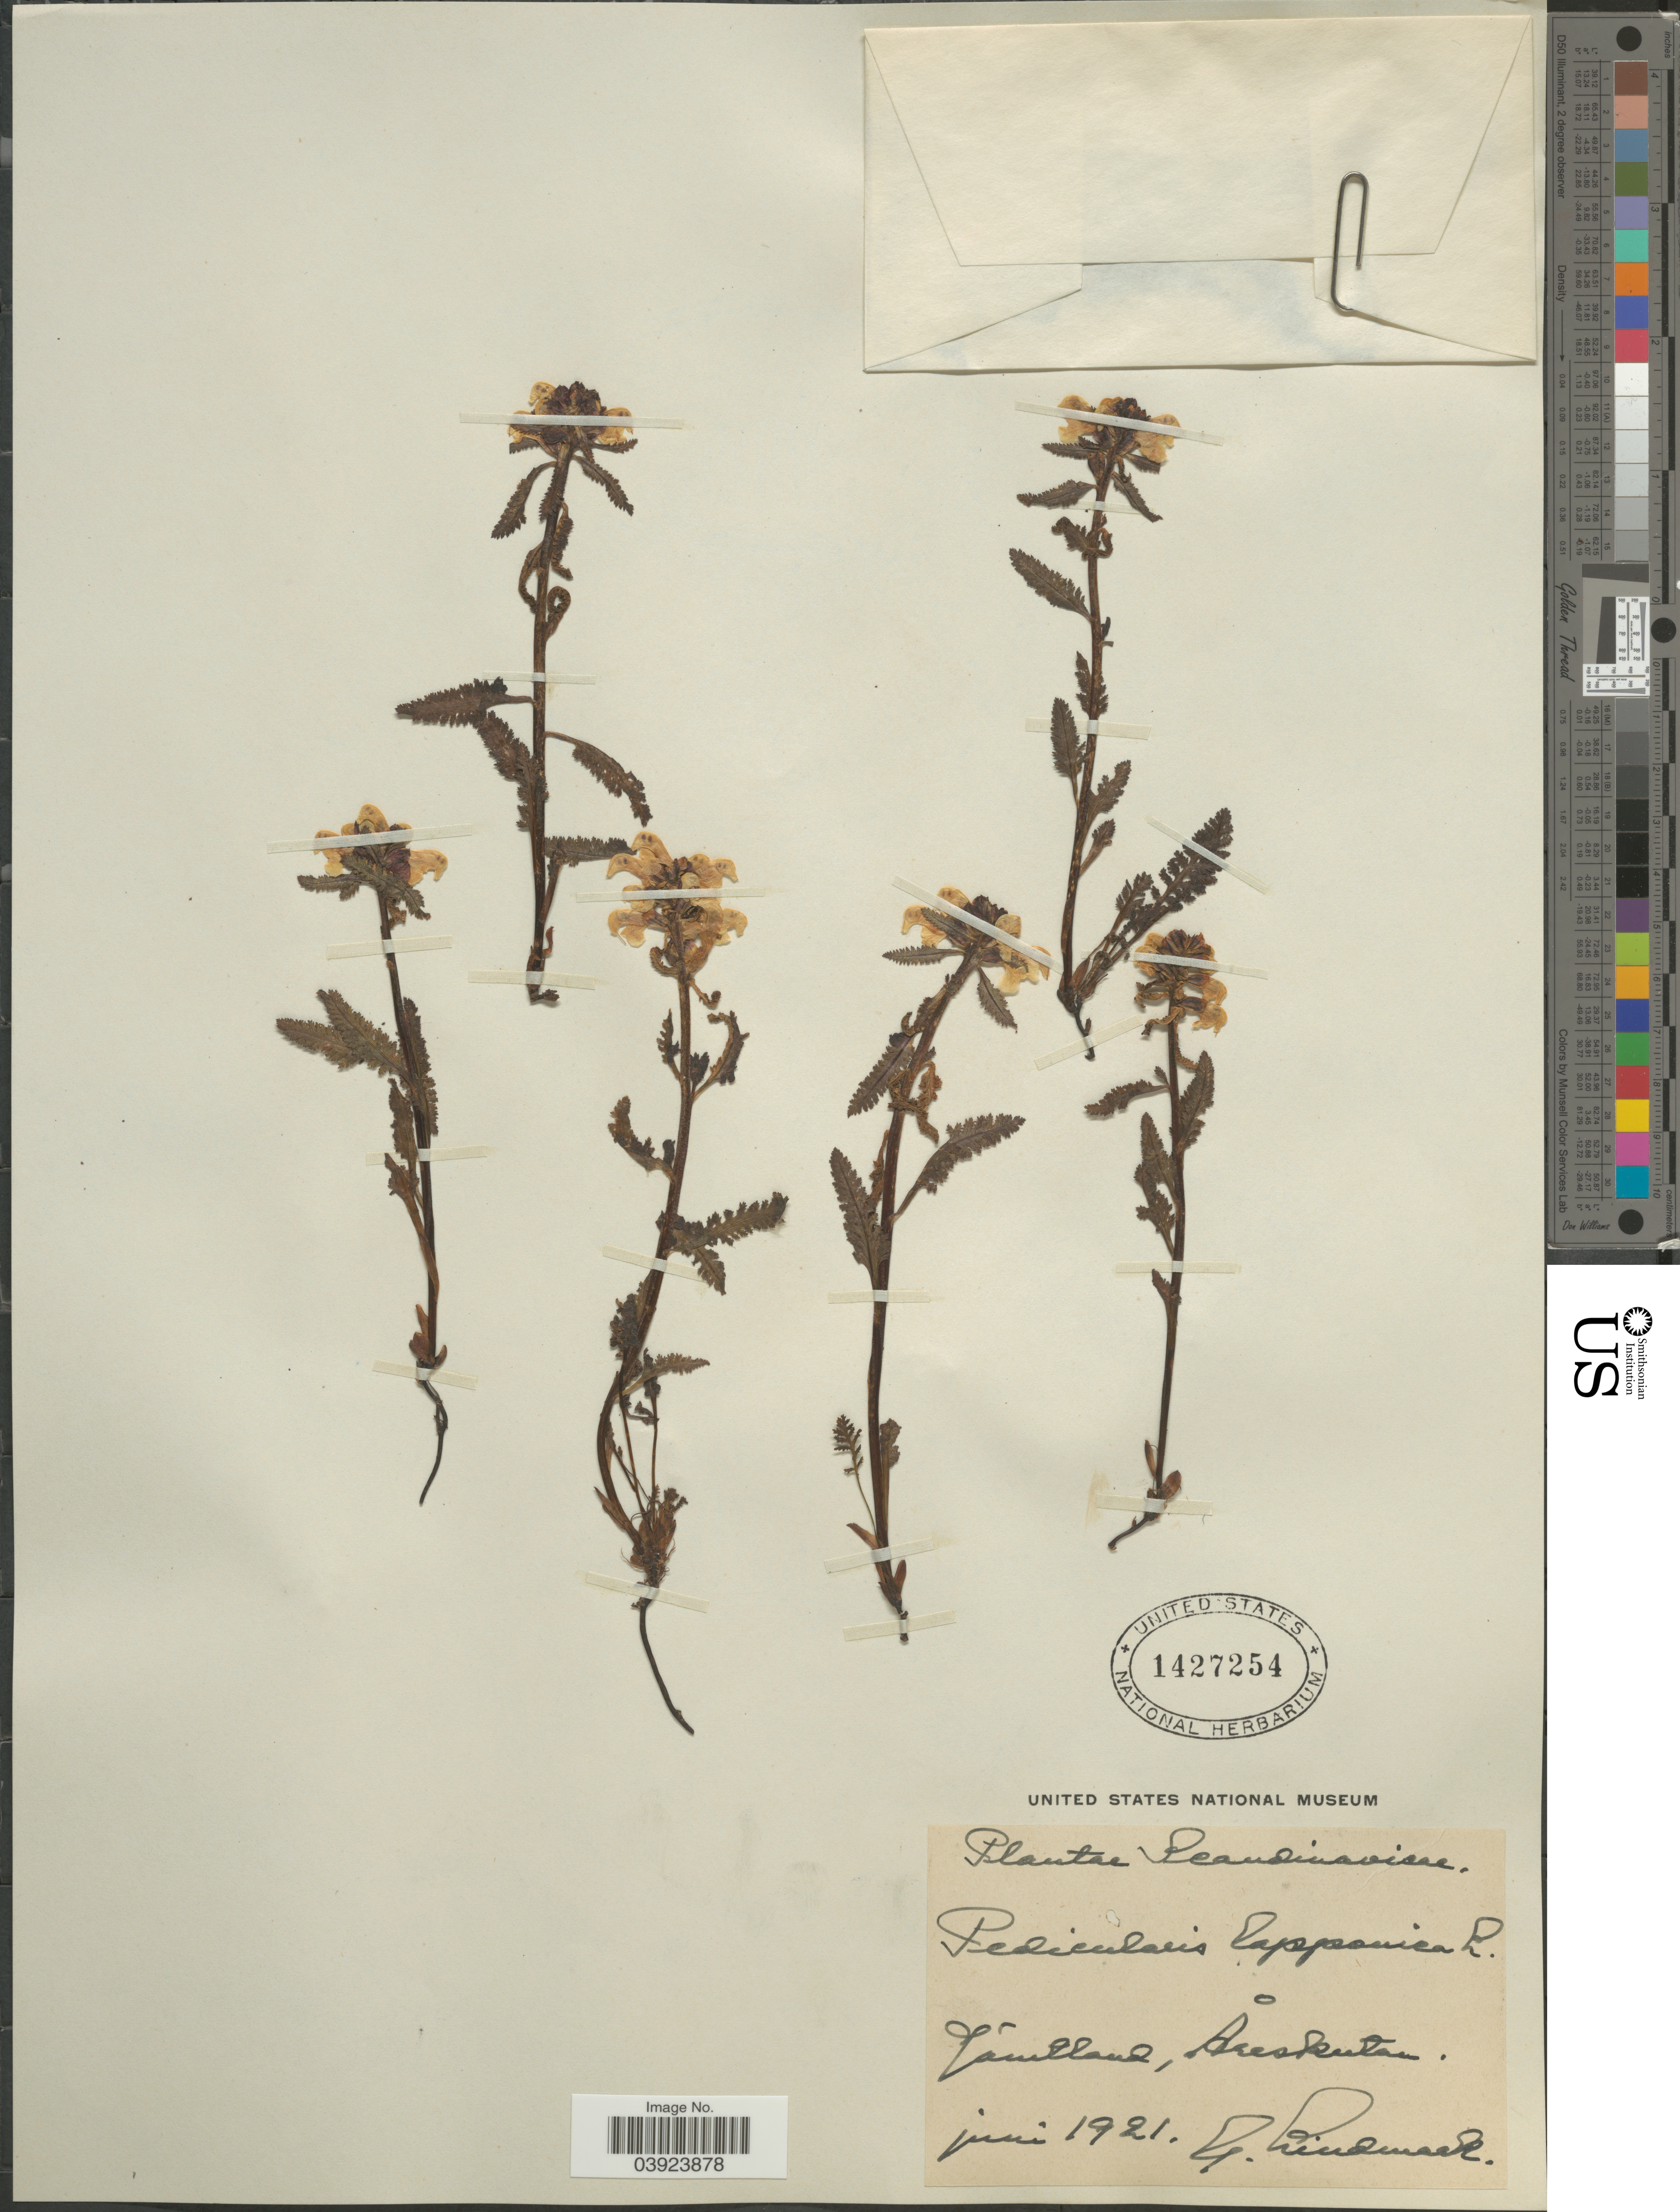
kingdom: Plantae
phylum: Tracheophyta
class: Magnoliopsida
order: Lamiales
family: Orobanchaceae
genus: Pedicularis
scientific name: Pedicularis lapponica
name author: L.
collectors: G. Lindmark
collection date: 1921-06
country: Sweden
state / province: Jämtland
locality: Scandinavicae. Jämtland, Åreskutan.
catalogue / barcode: US 1427254